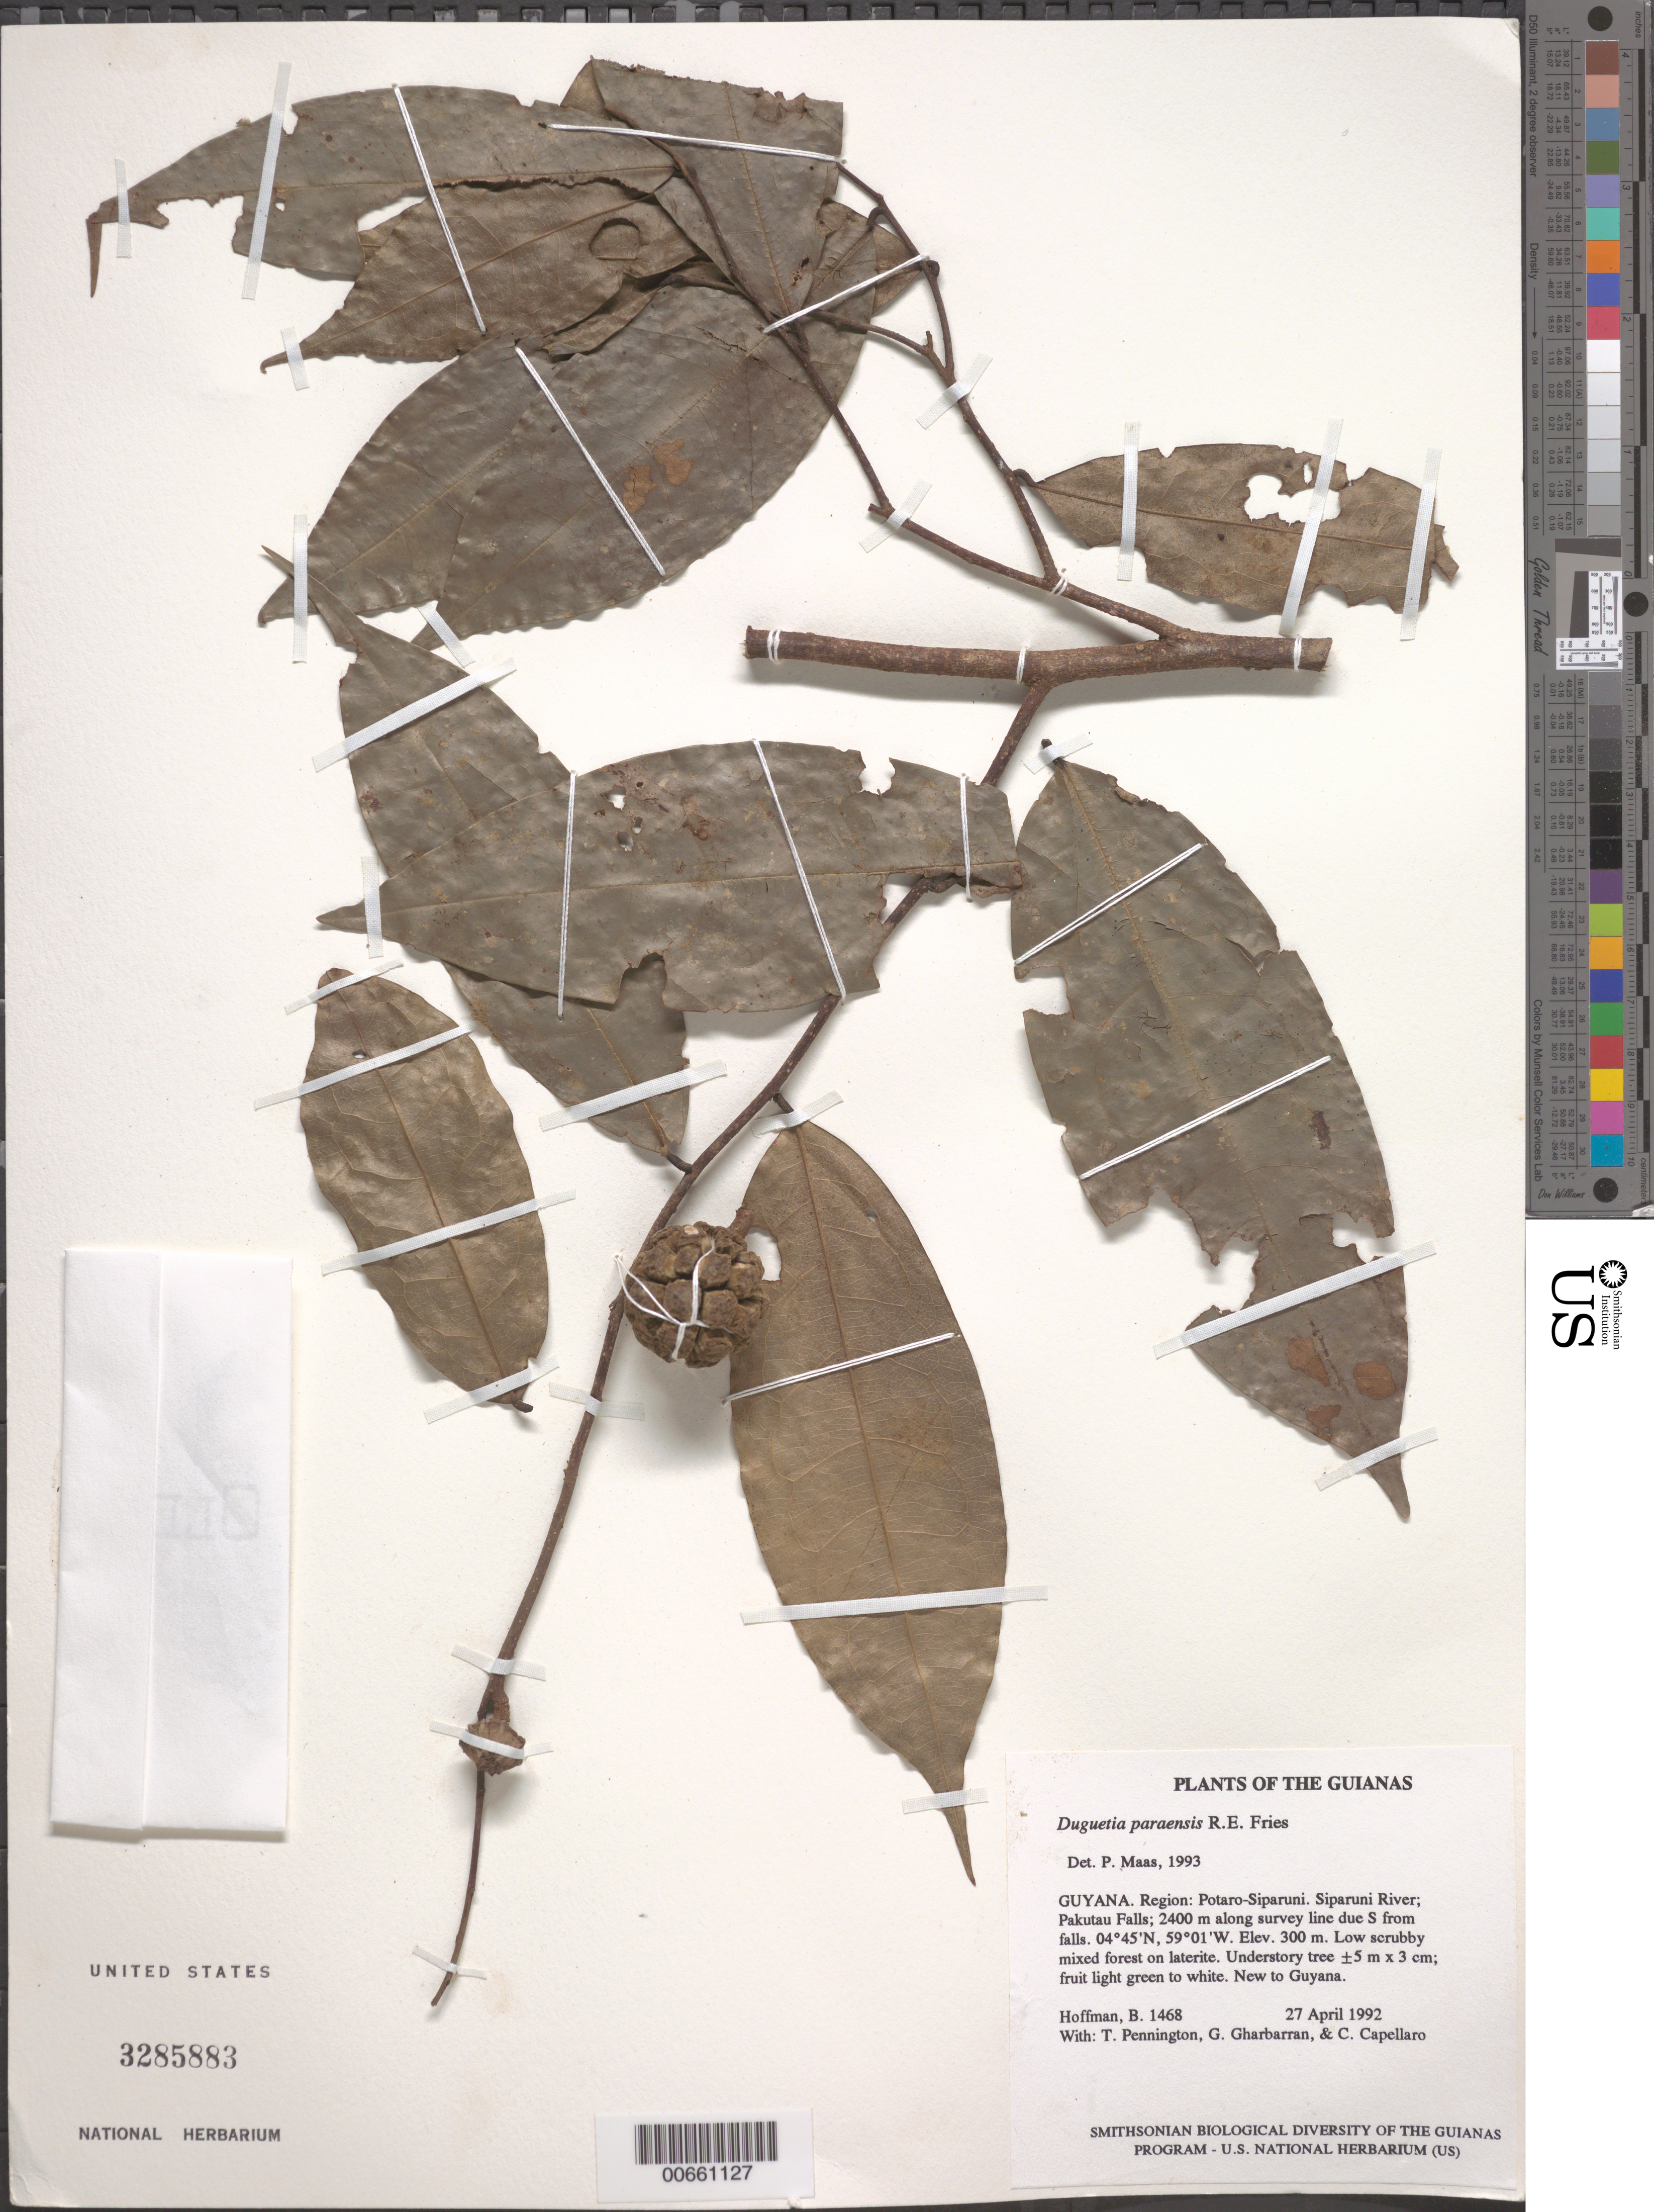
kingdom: Plantae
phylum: Tracheophyta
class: Magnoliopsida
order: Magnoliales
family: Annonaceae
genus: Duguetia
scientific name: Duguetia paraensis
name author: R.E. Fr.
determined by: Maas, Paul J. M.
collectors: B. Hoffman, R. T. Pennington, G. Gharbarran & C. Capellaro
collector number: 1468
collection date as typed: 27 April 1992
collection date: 1992-04-27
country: Guyana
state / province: Potaro-Siparuni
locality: Siparuni River; Pakutau Falls; 2400 m along survey line due S from falls. Iwokrama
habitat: Low scrubby mixed forest on laterite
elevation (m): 300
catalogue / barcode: US 3285883